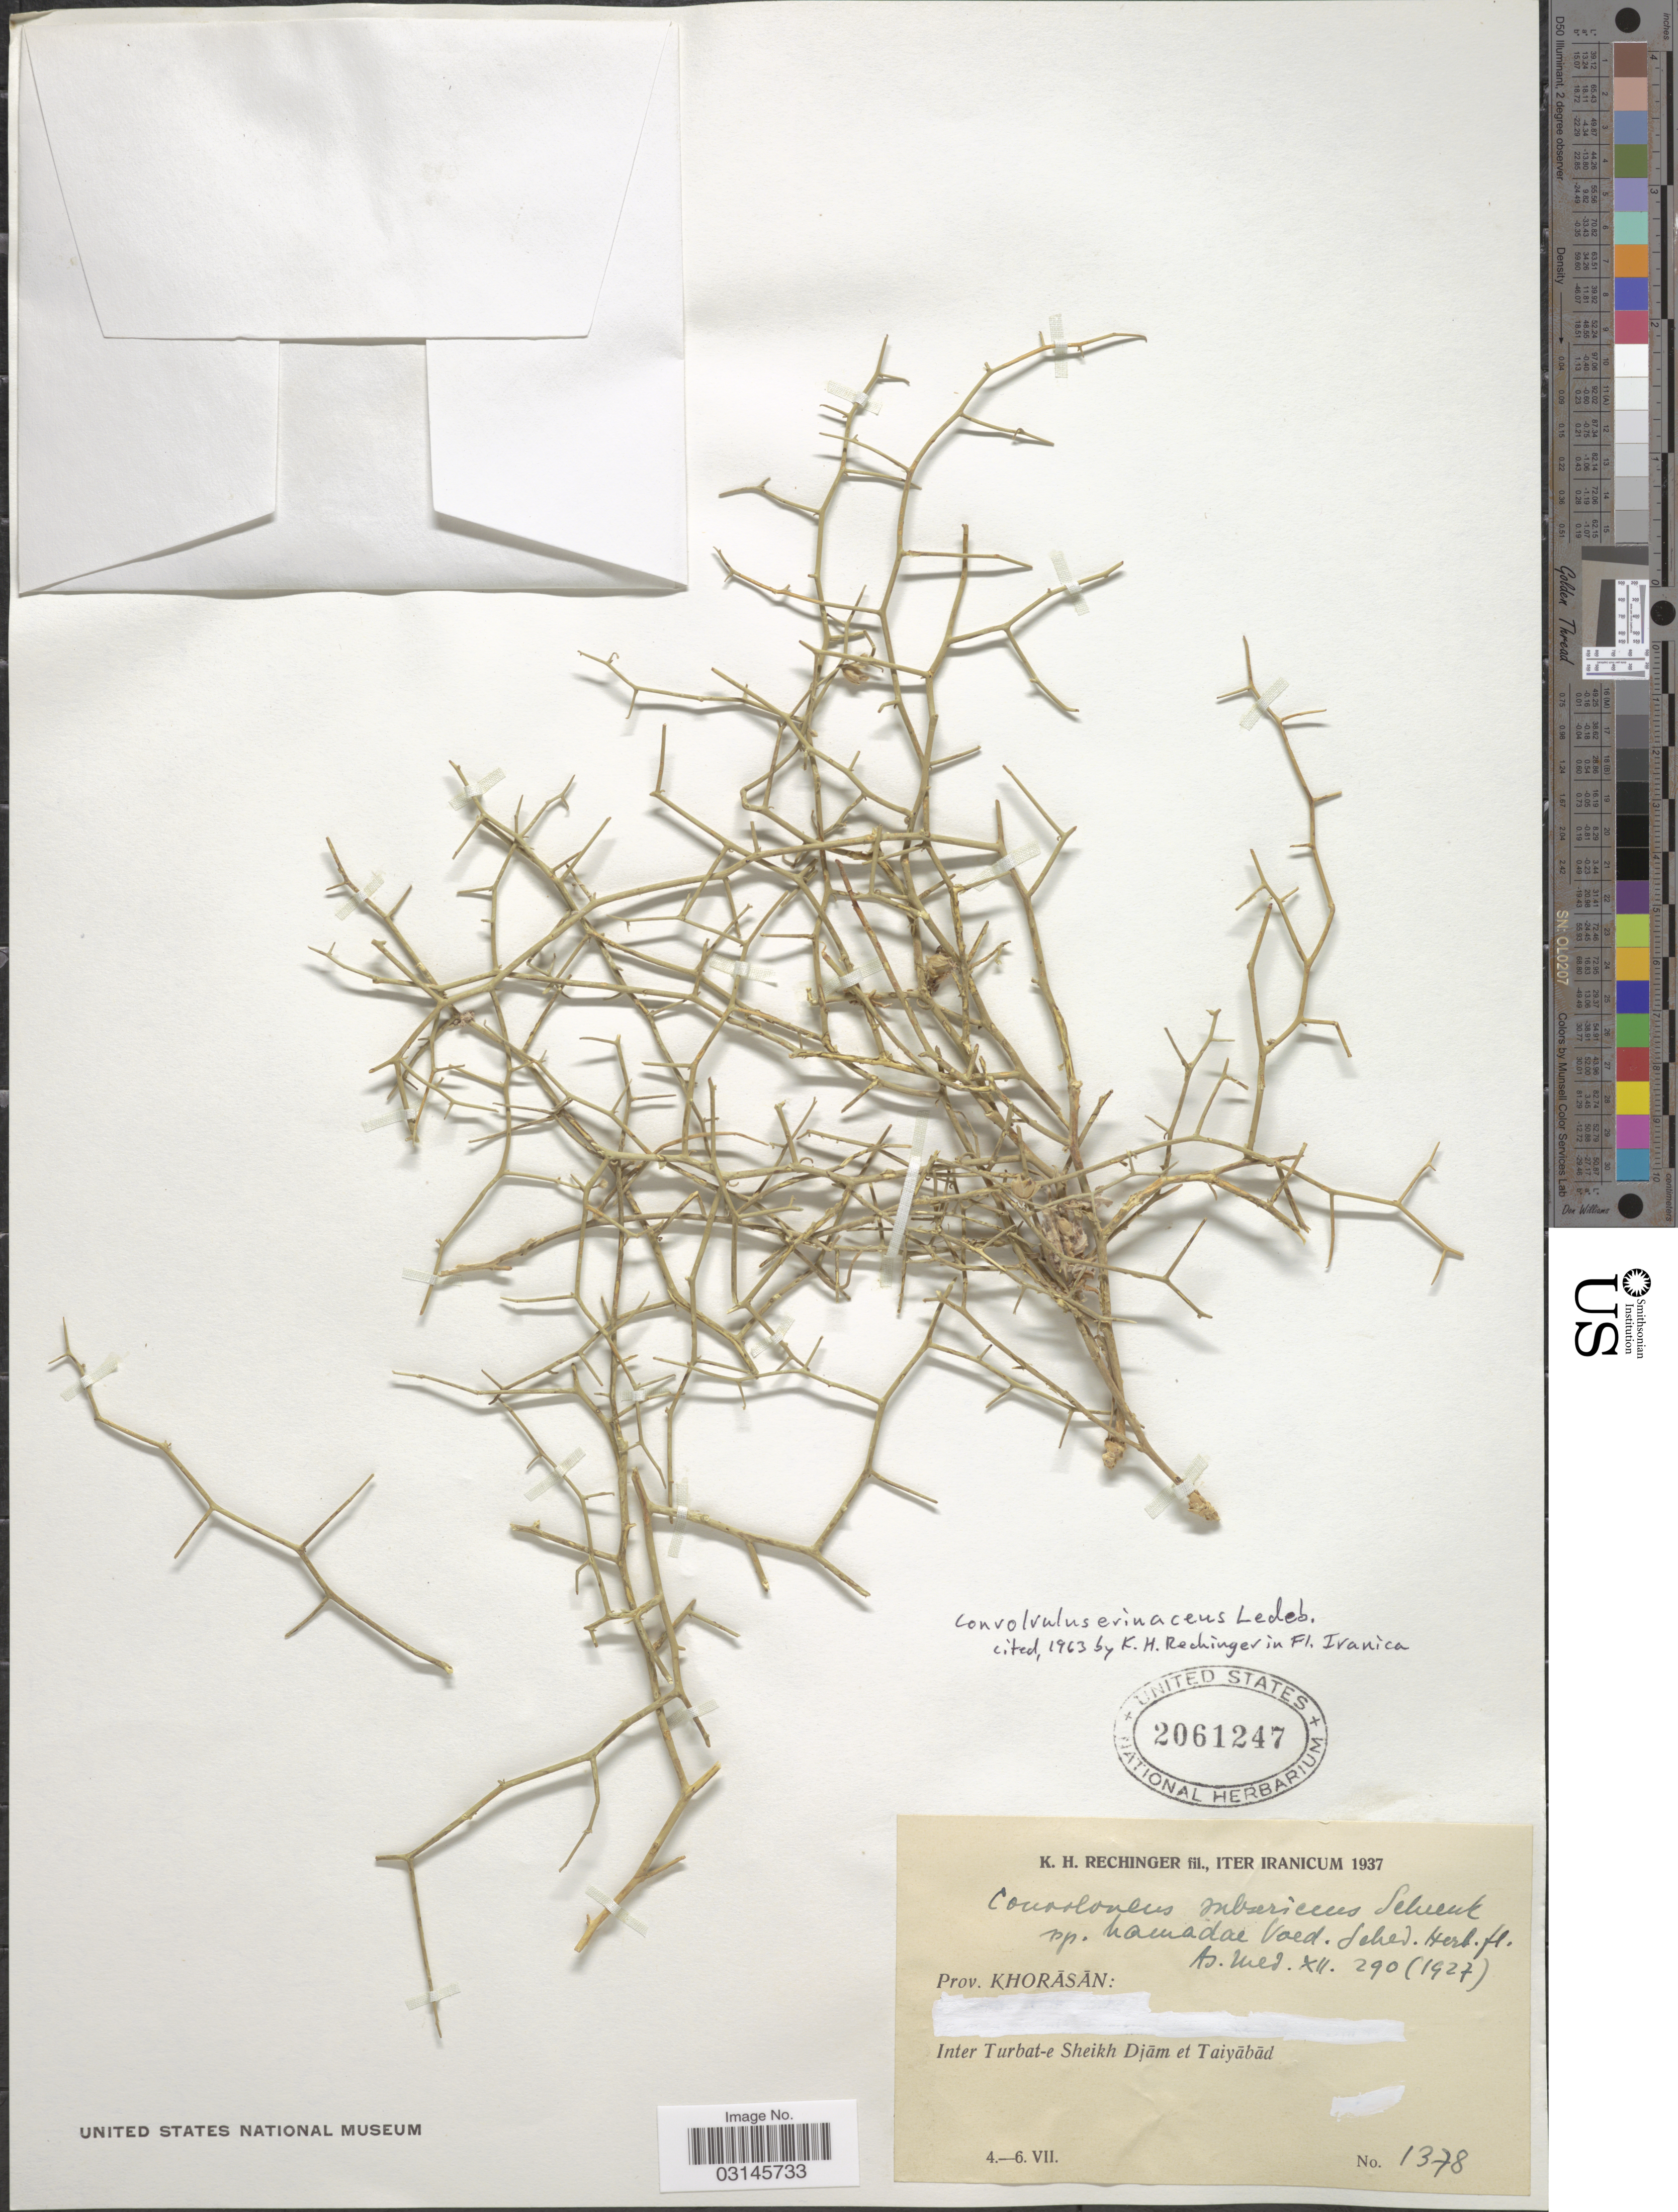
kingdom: Plantae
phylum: Tracheophyta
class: Magnoliopsida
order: Solanales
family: Convolvulaceae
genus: Convolvulus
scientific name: Convolvulus erinaceus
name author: Ledeb.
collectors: K. H. Rechinger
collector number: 1378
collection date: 1937-07-04/1937-07-06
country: Iran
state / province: Khorasan [obsolete]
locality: Prov. Khorāsān: Inter Turbat-e Sheikh Djām et Taiyābād.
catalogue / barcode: US 2061247